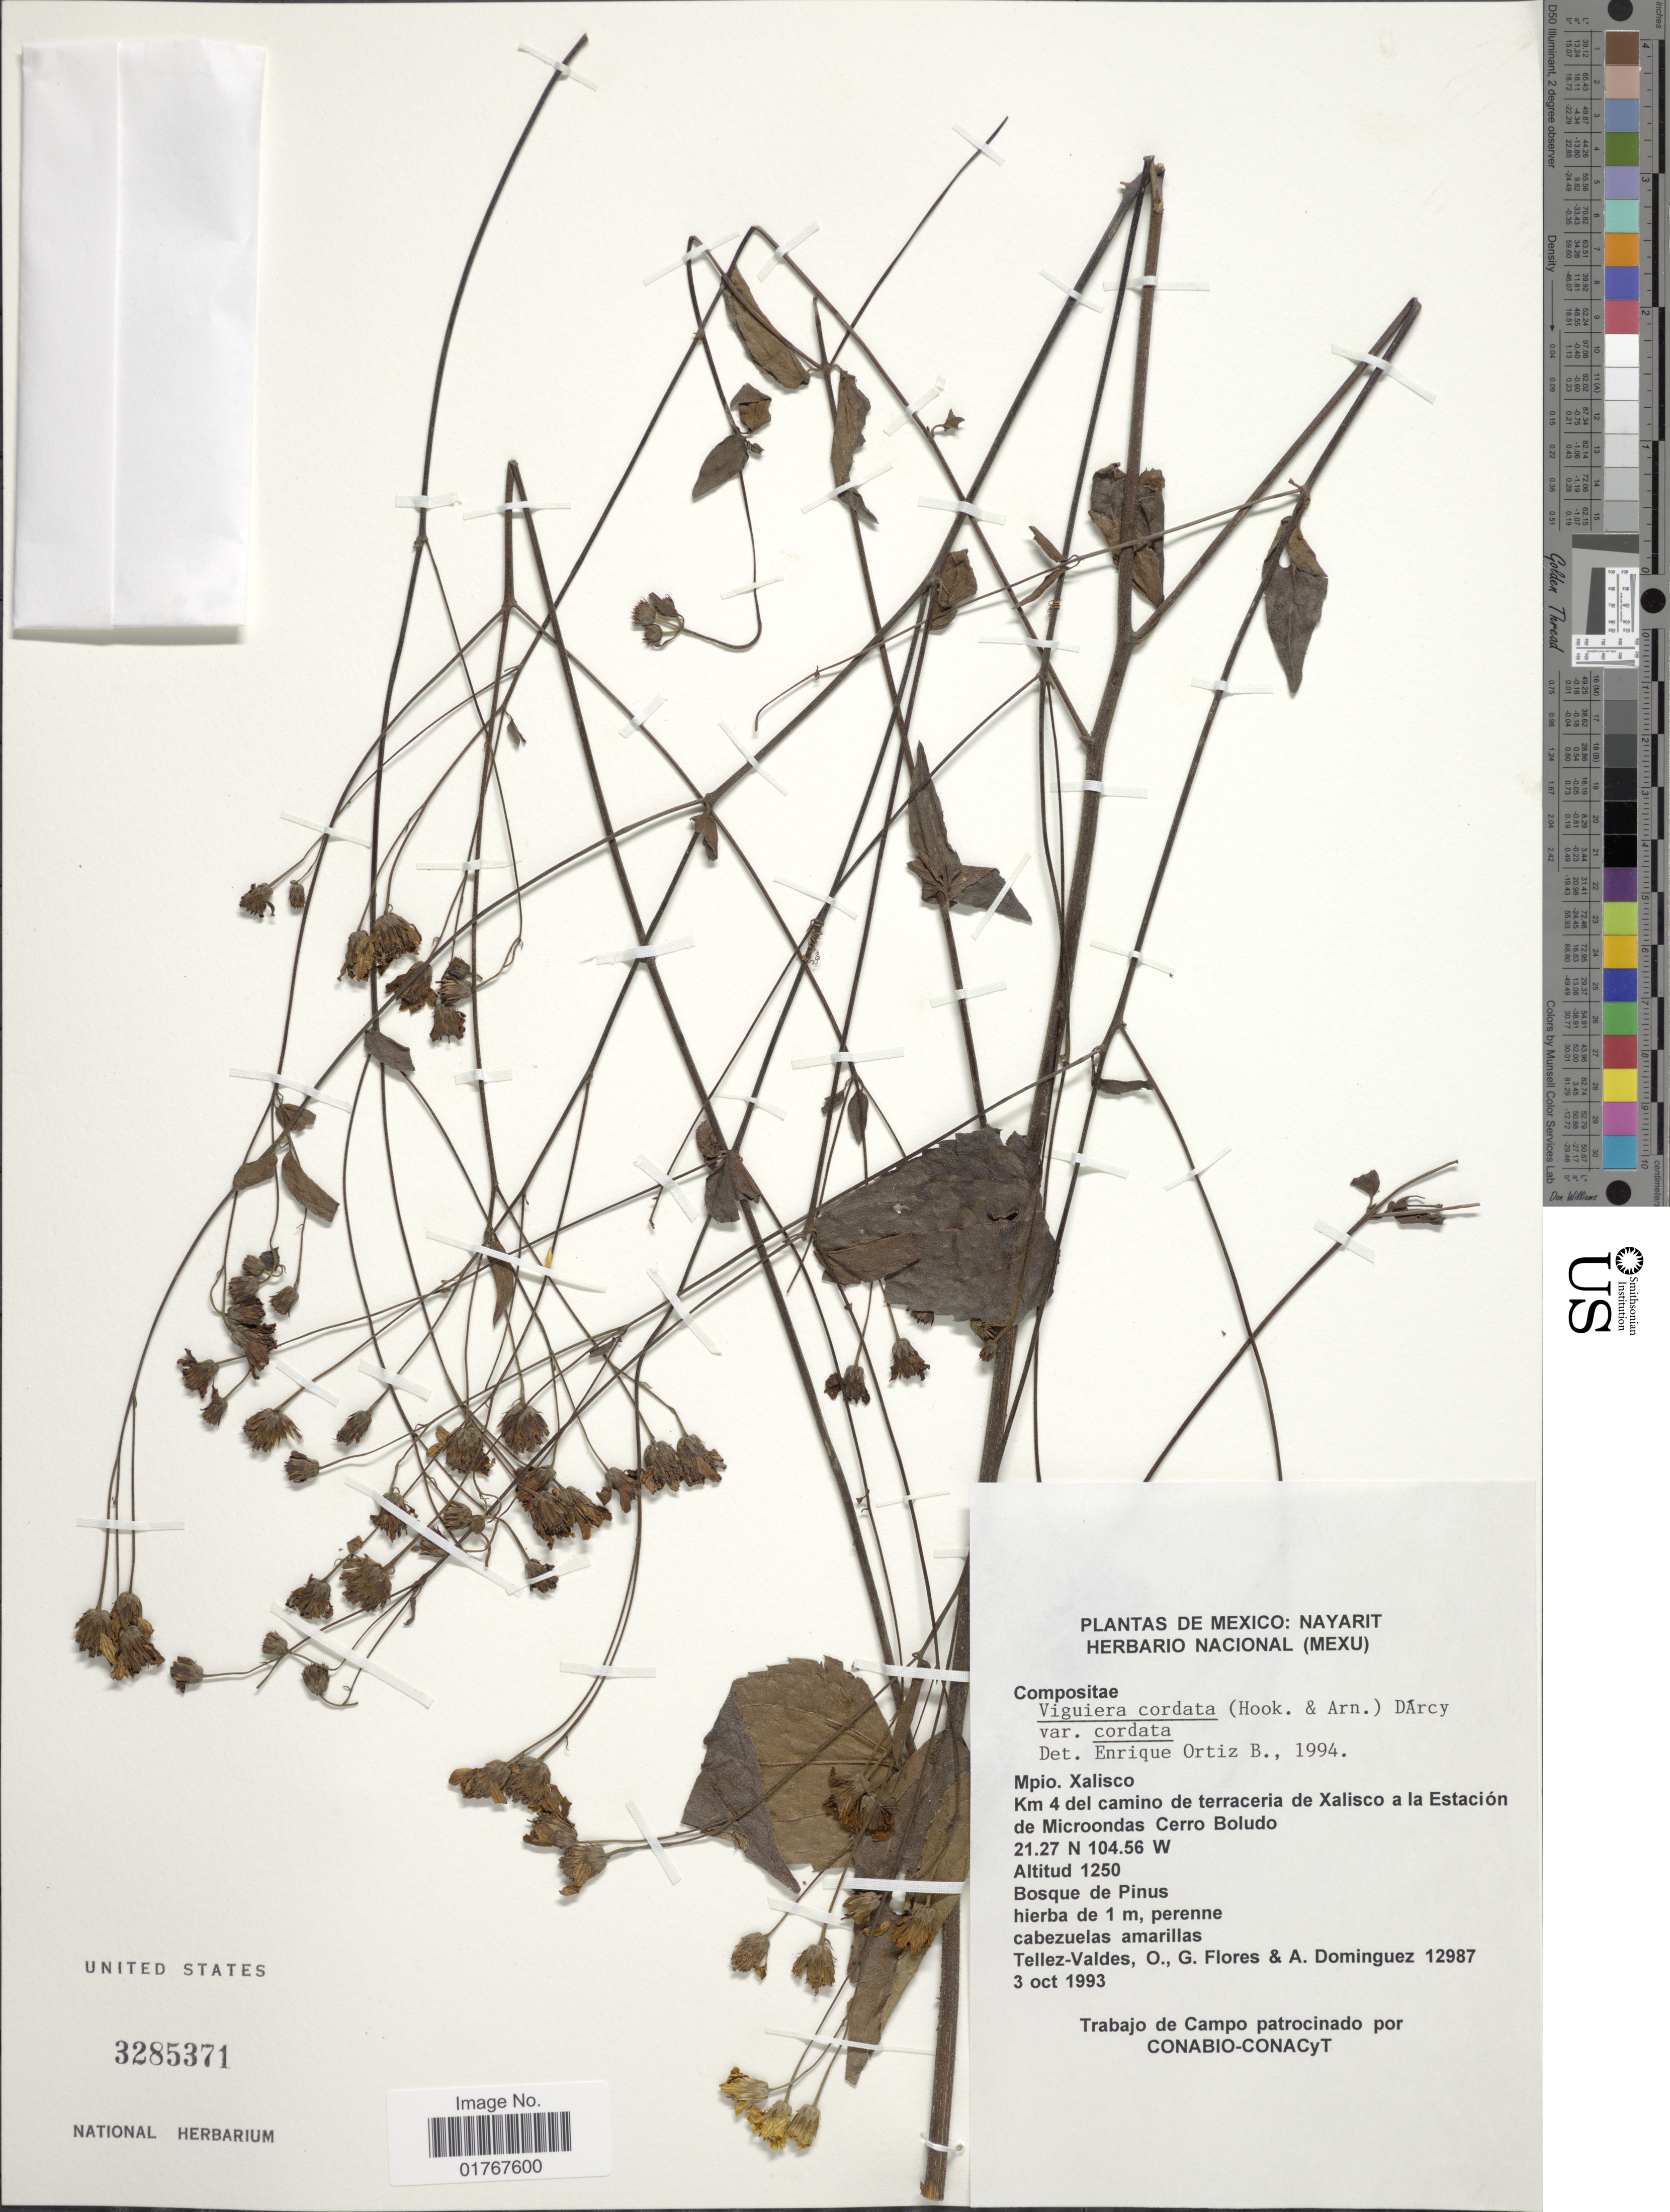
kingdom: Plantae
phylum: Tracheophyta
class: Magnoliopsida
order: Asterales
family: Asteraceae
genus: Viguiera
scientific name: Viguiera cordata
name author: (Hook. & Arn.) D'Arcy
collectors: O. Téllez V., G. Flores F. & A. Dominguez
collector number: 12987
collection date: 1993-10-03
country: Mexico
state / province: Nayarit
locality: Mpio. Xalisco, km 4 del camino de terraceria de Xalisco a la Estación de Microondas Cerro Boludo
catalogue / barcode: US 3285371